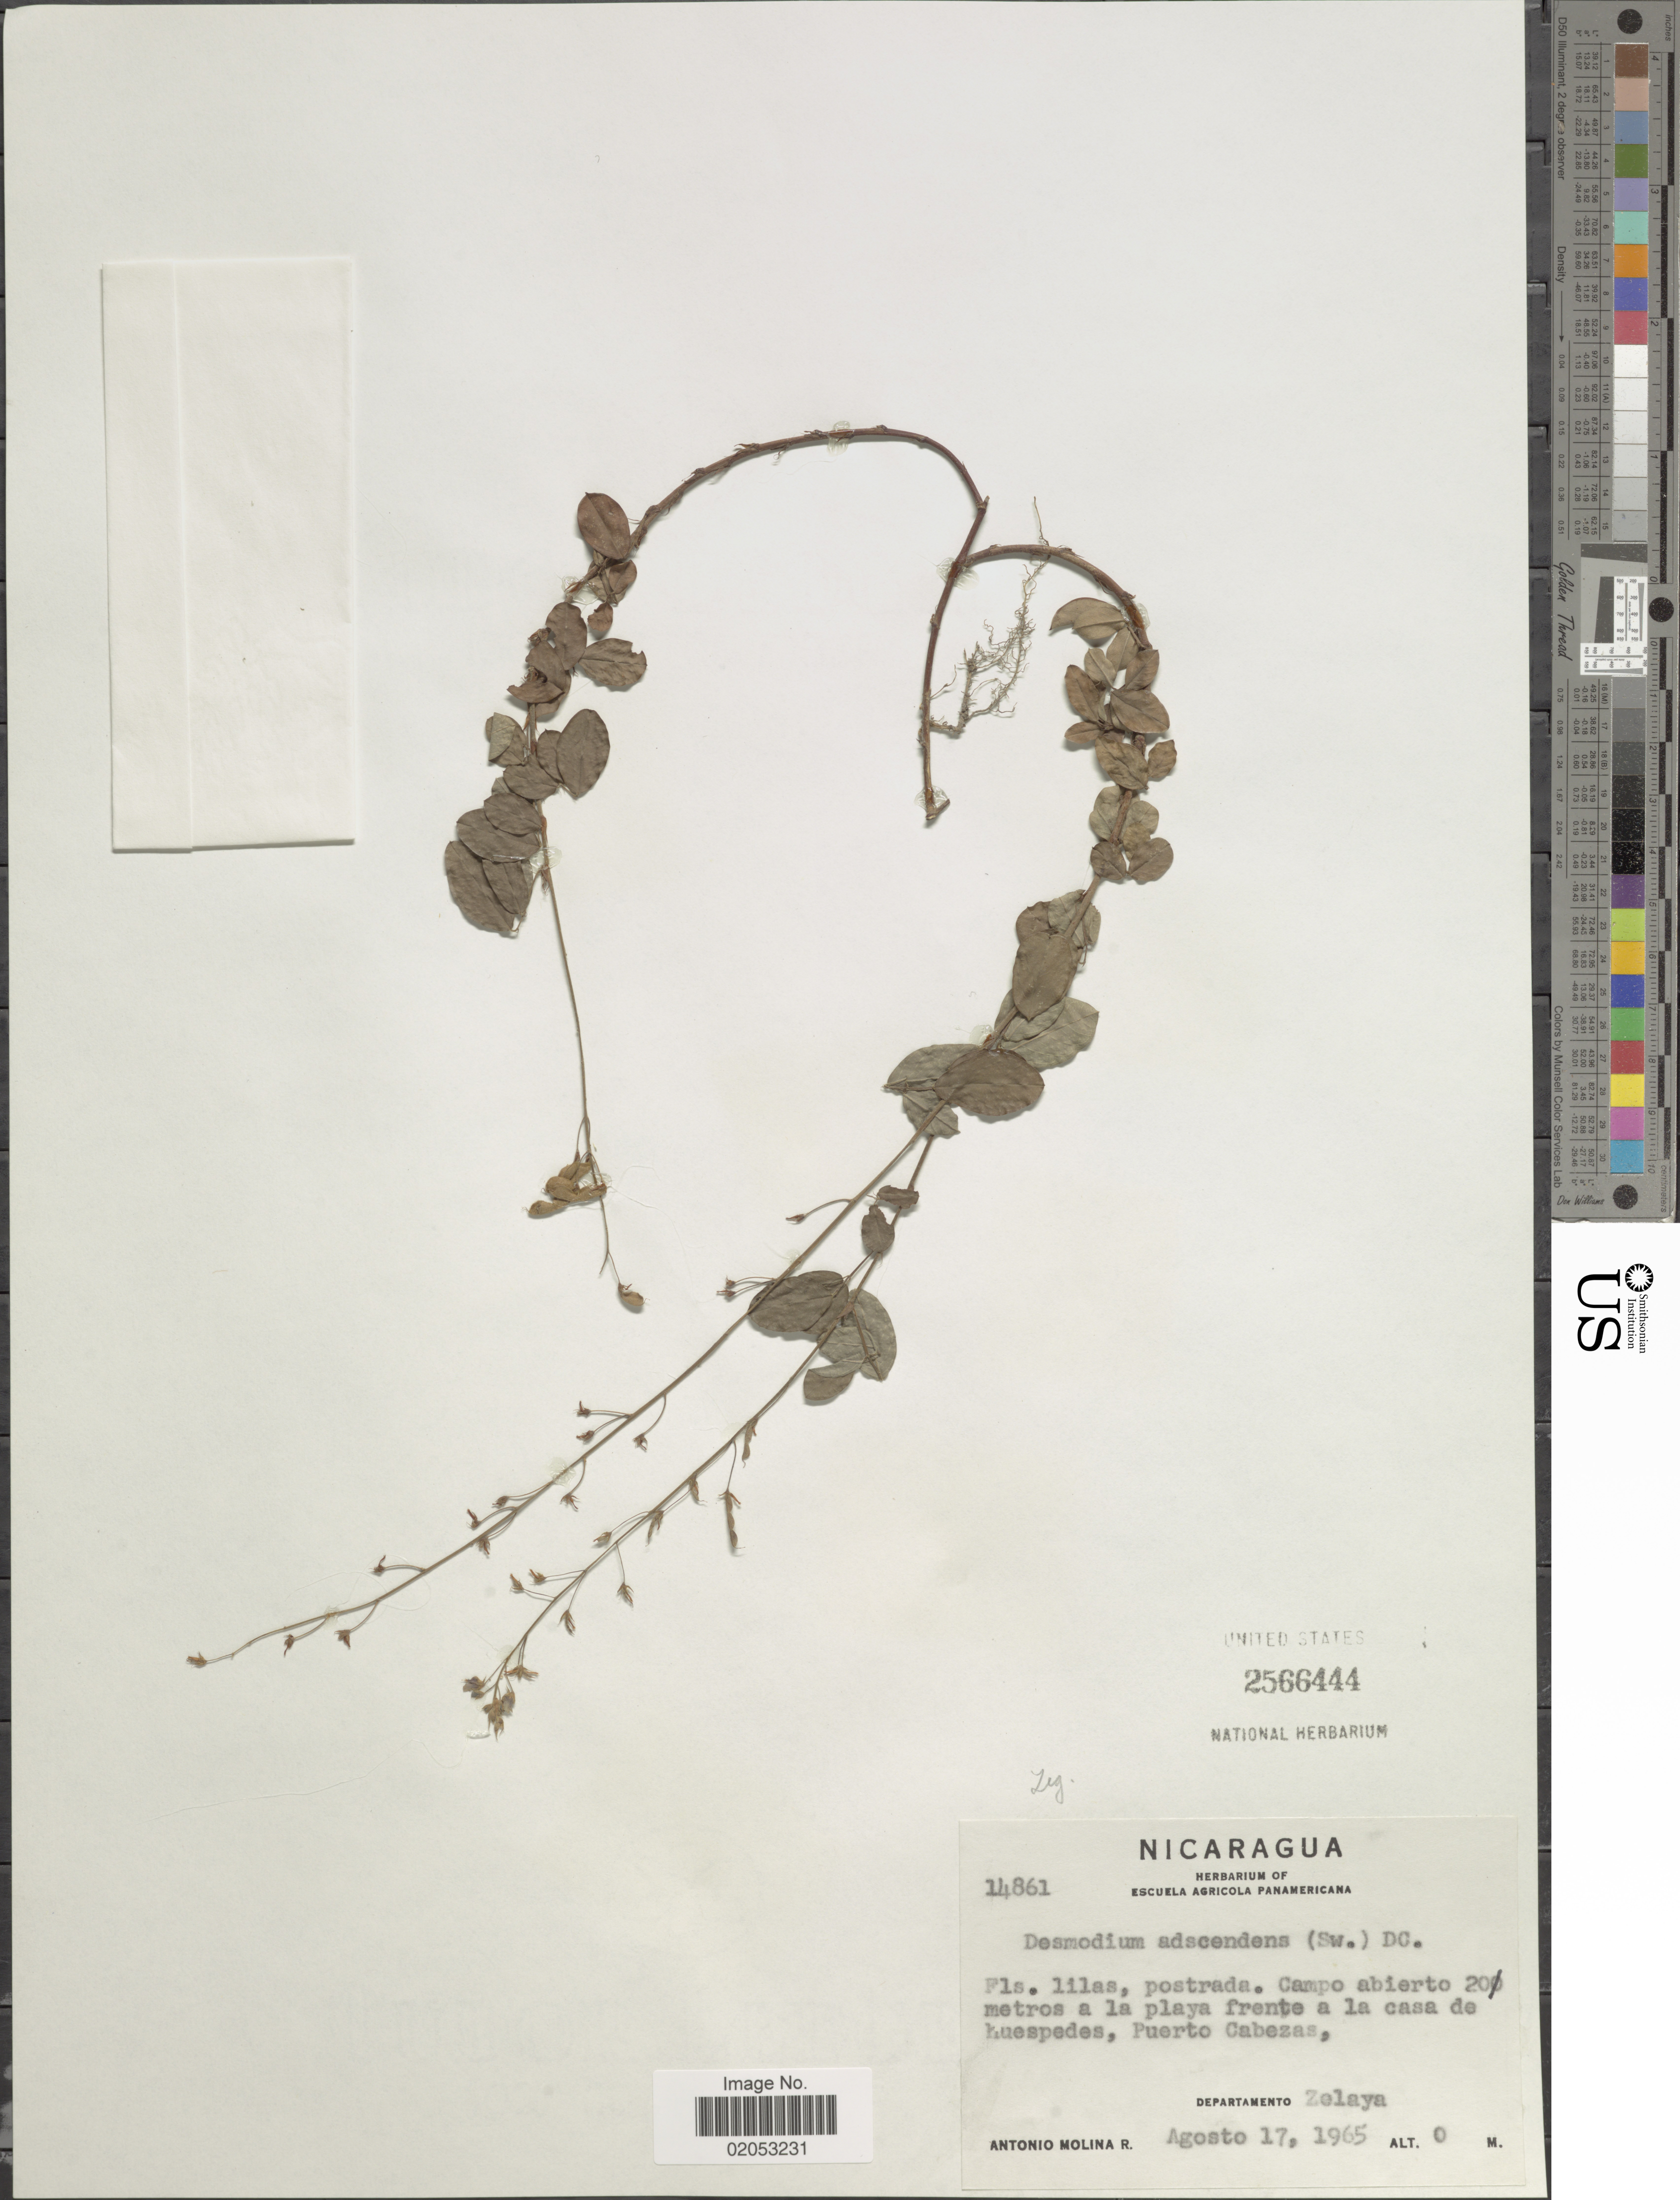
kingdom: Plantae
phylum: Tracheophyta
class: Magnoliopsida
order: Fabales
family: Fabaceae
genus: Grona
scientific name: Grona adscendens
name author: (Sw.) H. Ohashi & K. Ohashi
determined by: Strong, Mark T., (BOT), Smithsonian Institution - National Museum of Natural History (UNITED STATES)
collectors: A. Molina R.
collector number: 14861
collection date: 1965-08-17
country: Nicaragua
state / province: Atlantico Norte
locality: Puerto Cabezas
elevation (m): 0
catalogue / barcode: US 2566444